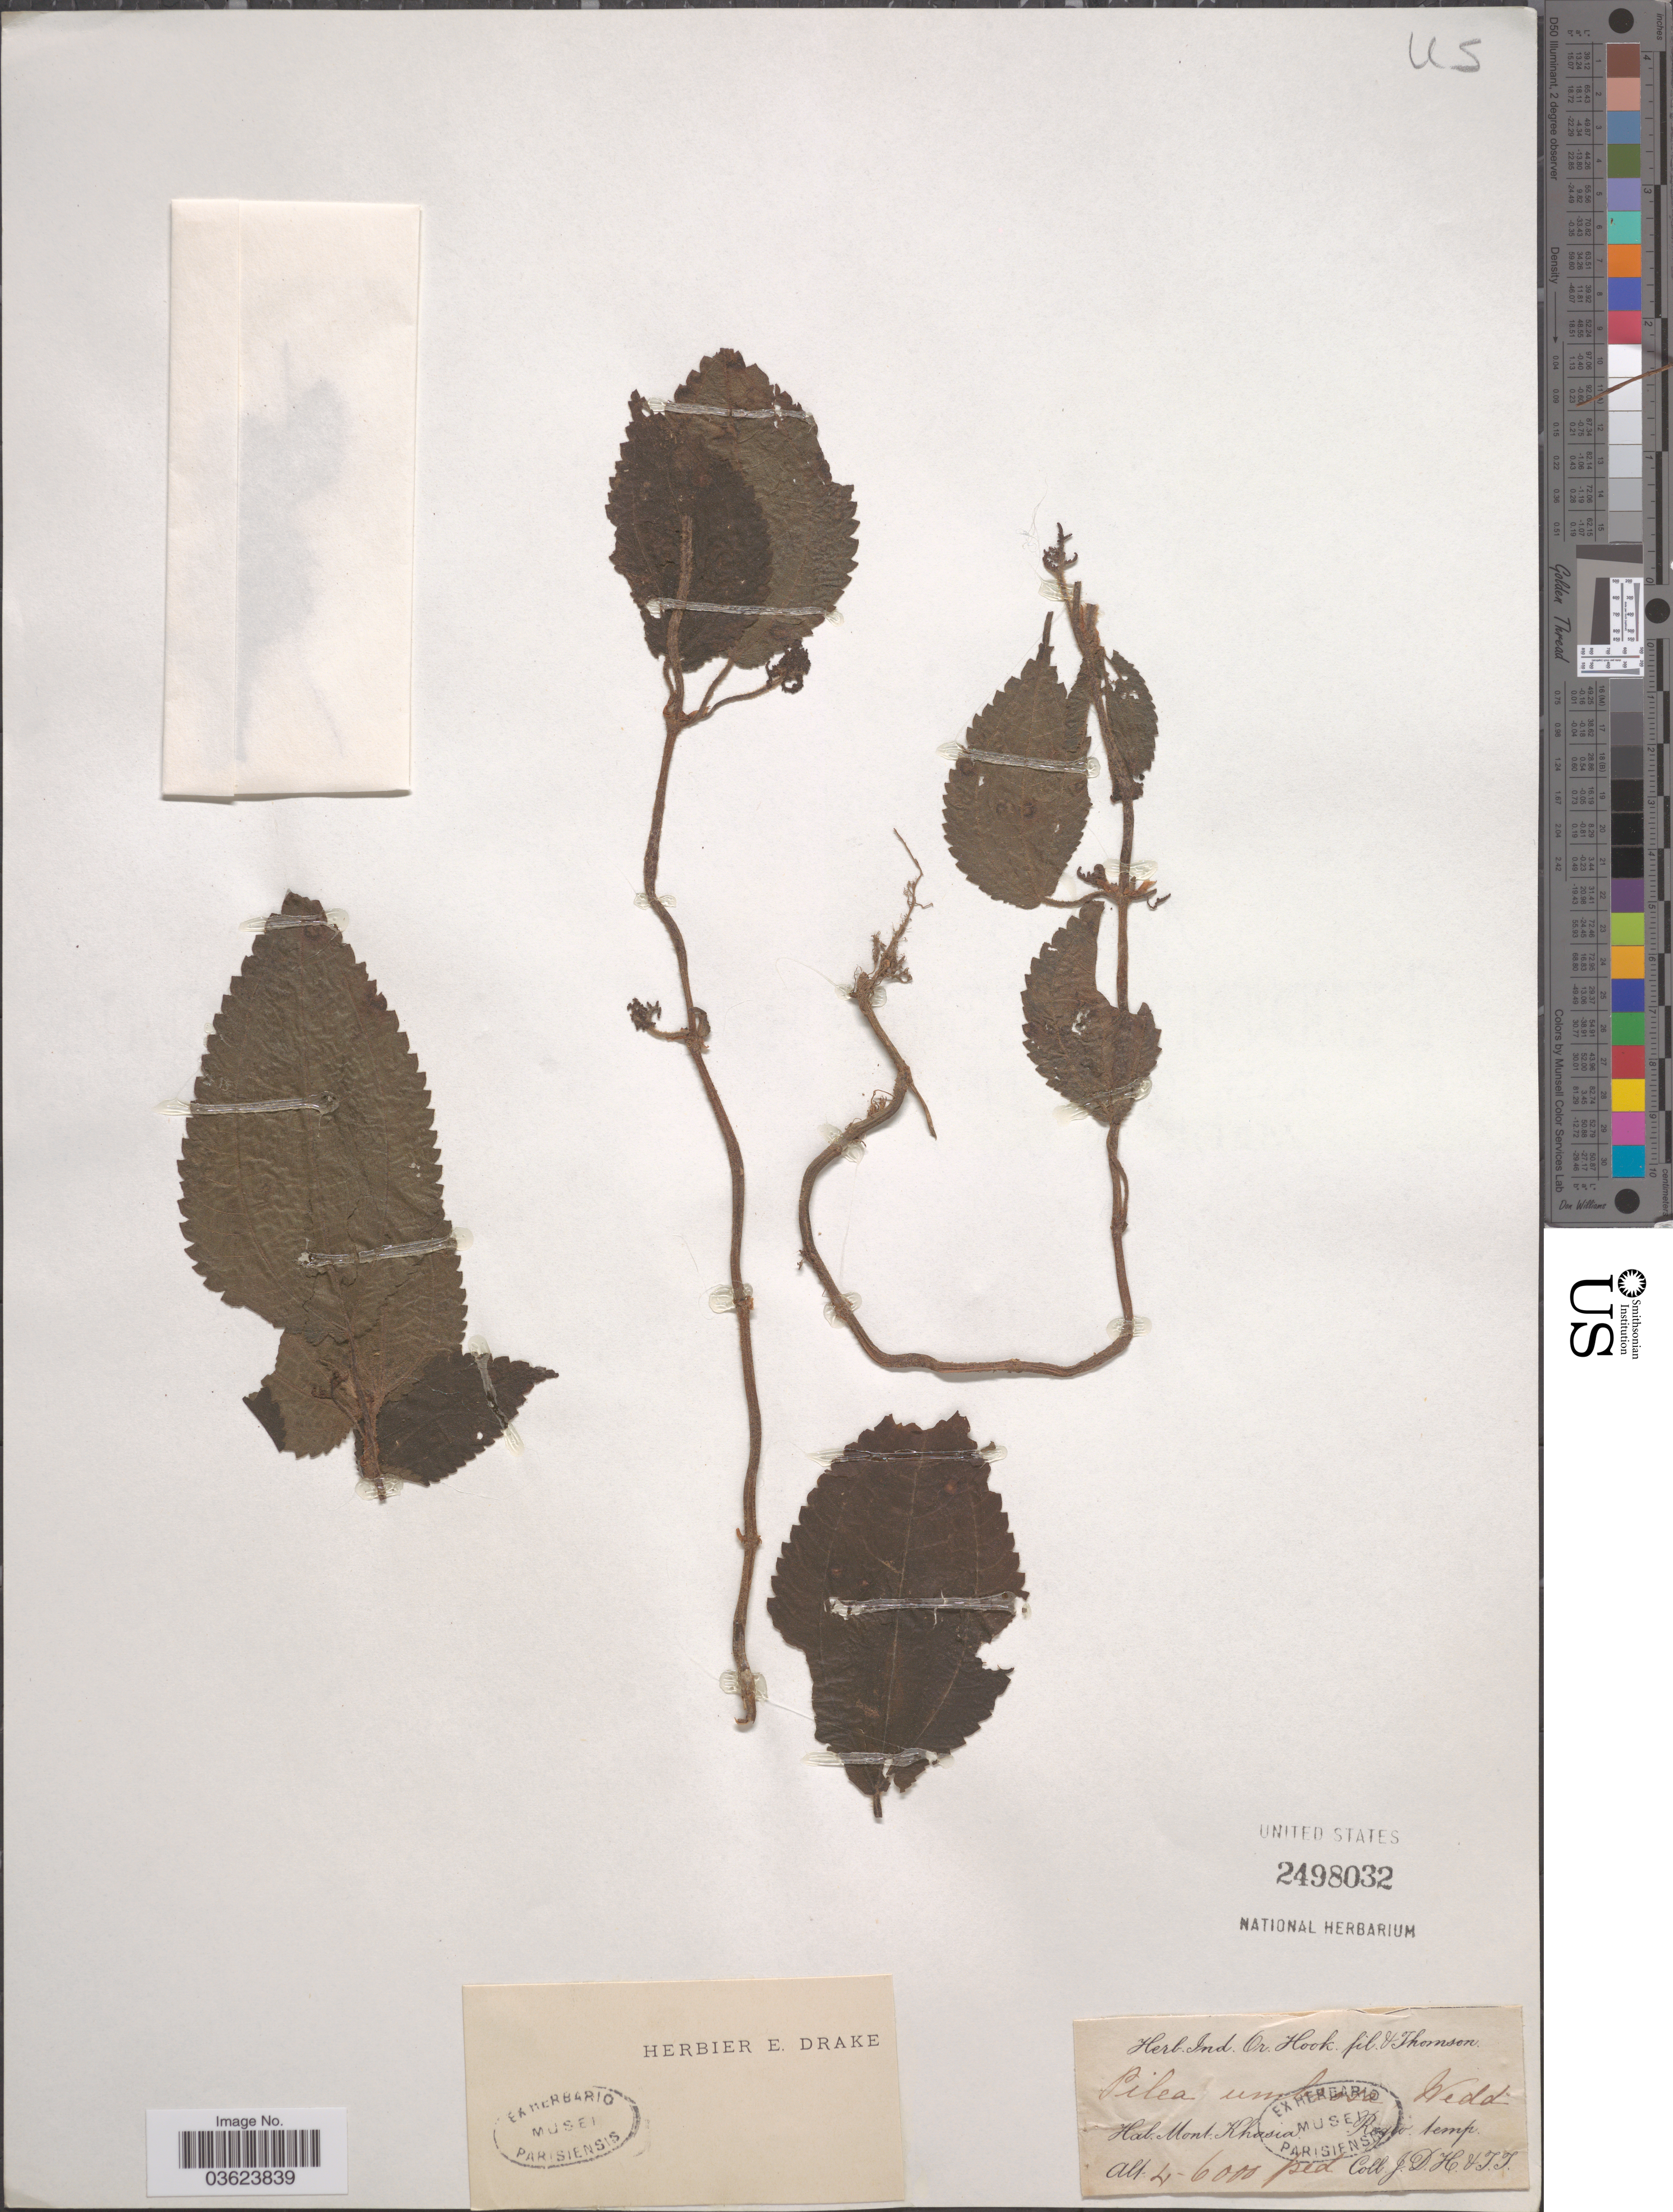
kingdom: Plantae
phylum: Tracheophyta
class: Magnoliopsida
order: Rosales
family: Urticaceae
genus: Pilea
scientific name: Pilea umbrosa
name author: Blume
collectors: J. D. Hooker & T. Thomson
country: India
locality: Mont. Khasia. Regio temp.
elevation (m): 1219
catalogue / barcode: US 2498032